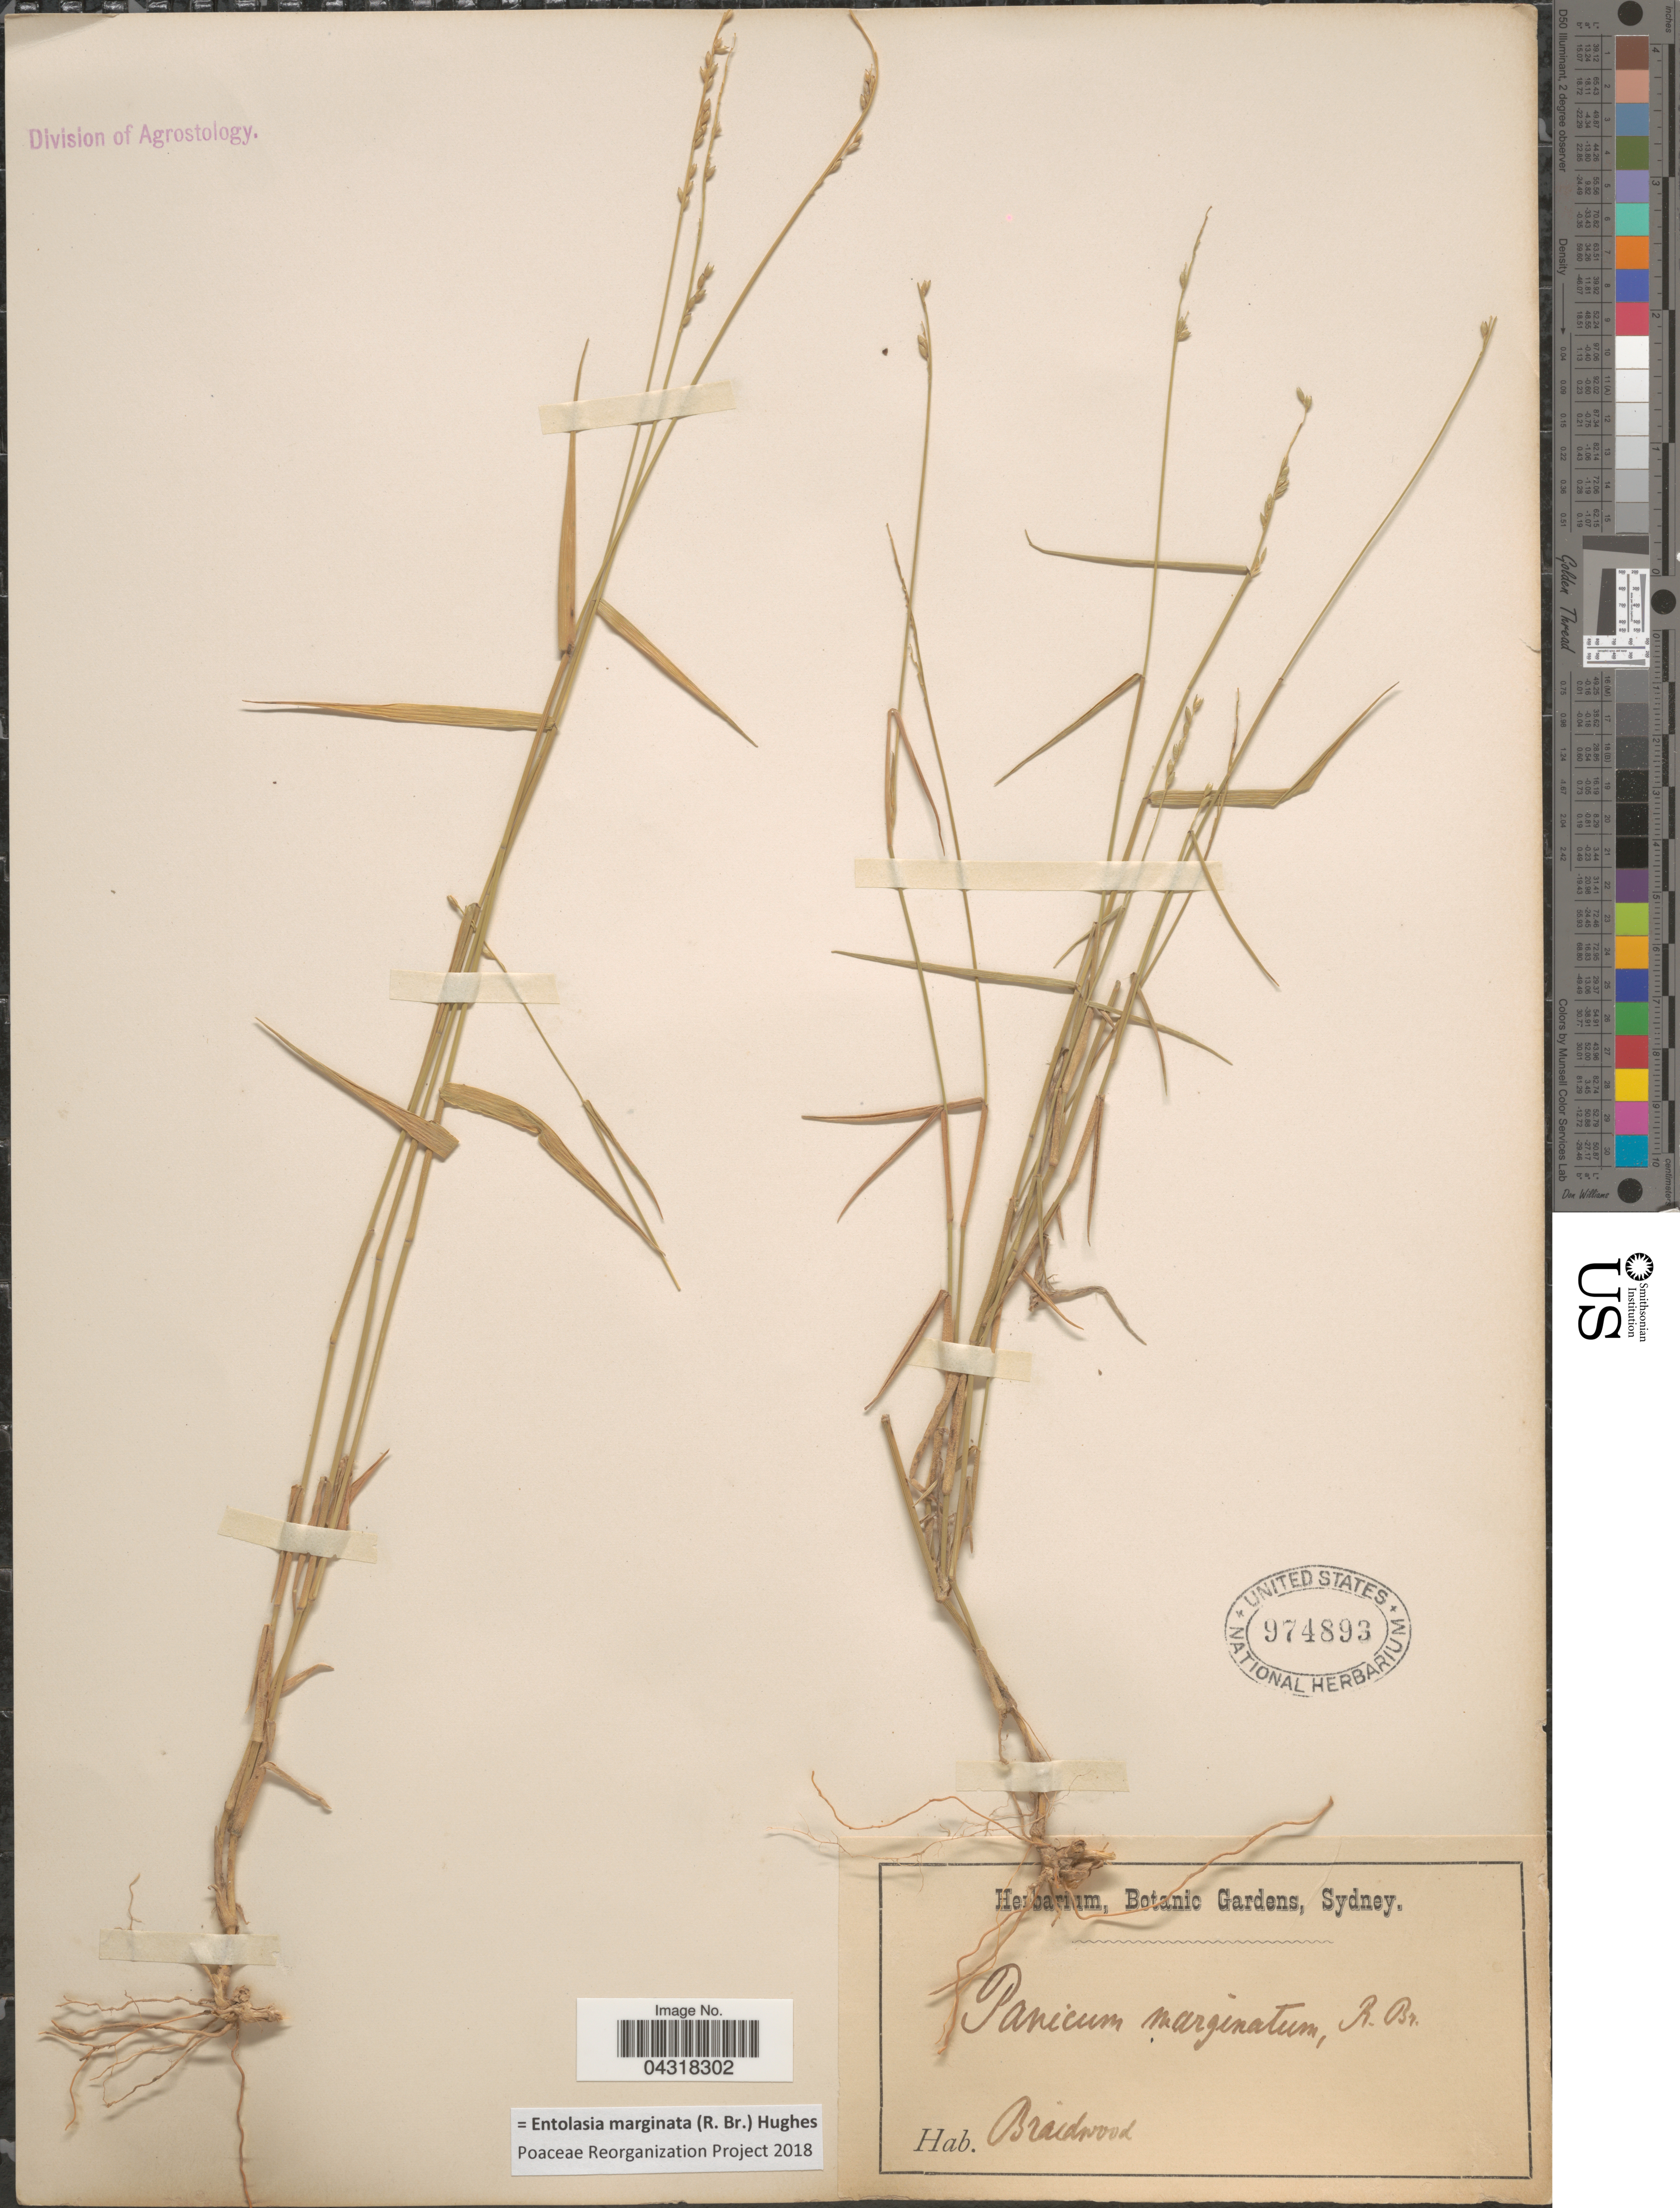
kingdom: Plantae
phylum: Tracheophyta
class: Liliopsida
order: Poales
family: Poaceae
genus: Entolasia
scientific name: Entolasia marginata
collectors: ex Herb. Bot. Gard. Sydney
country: Australia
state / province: New South Wales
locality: Braidwood.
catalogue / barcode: US 974893